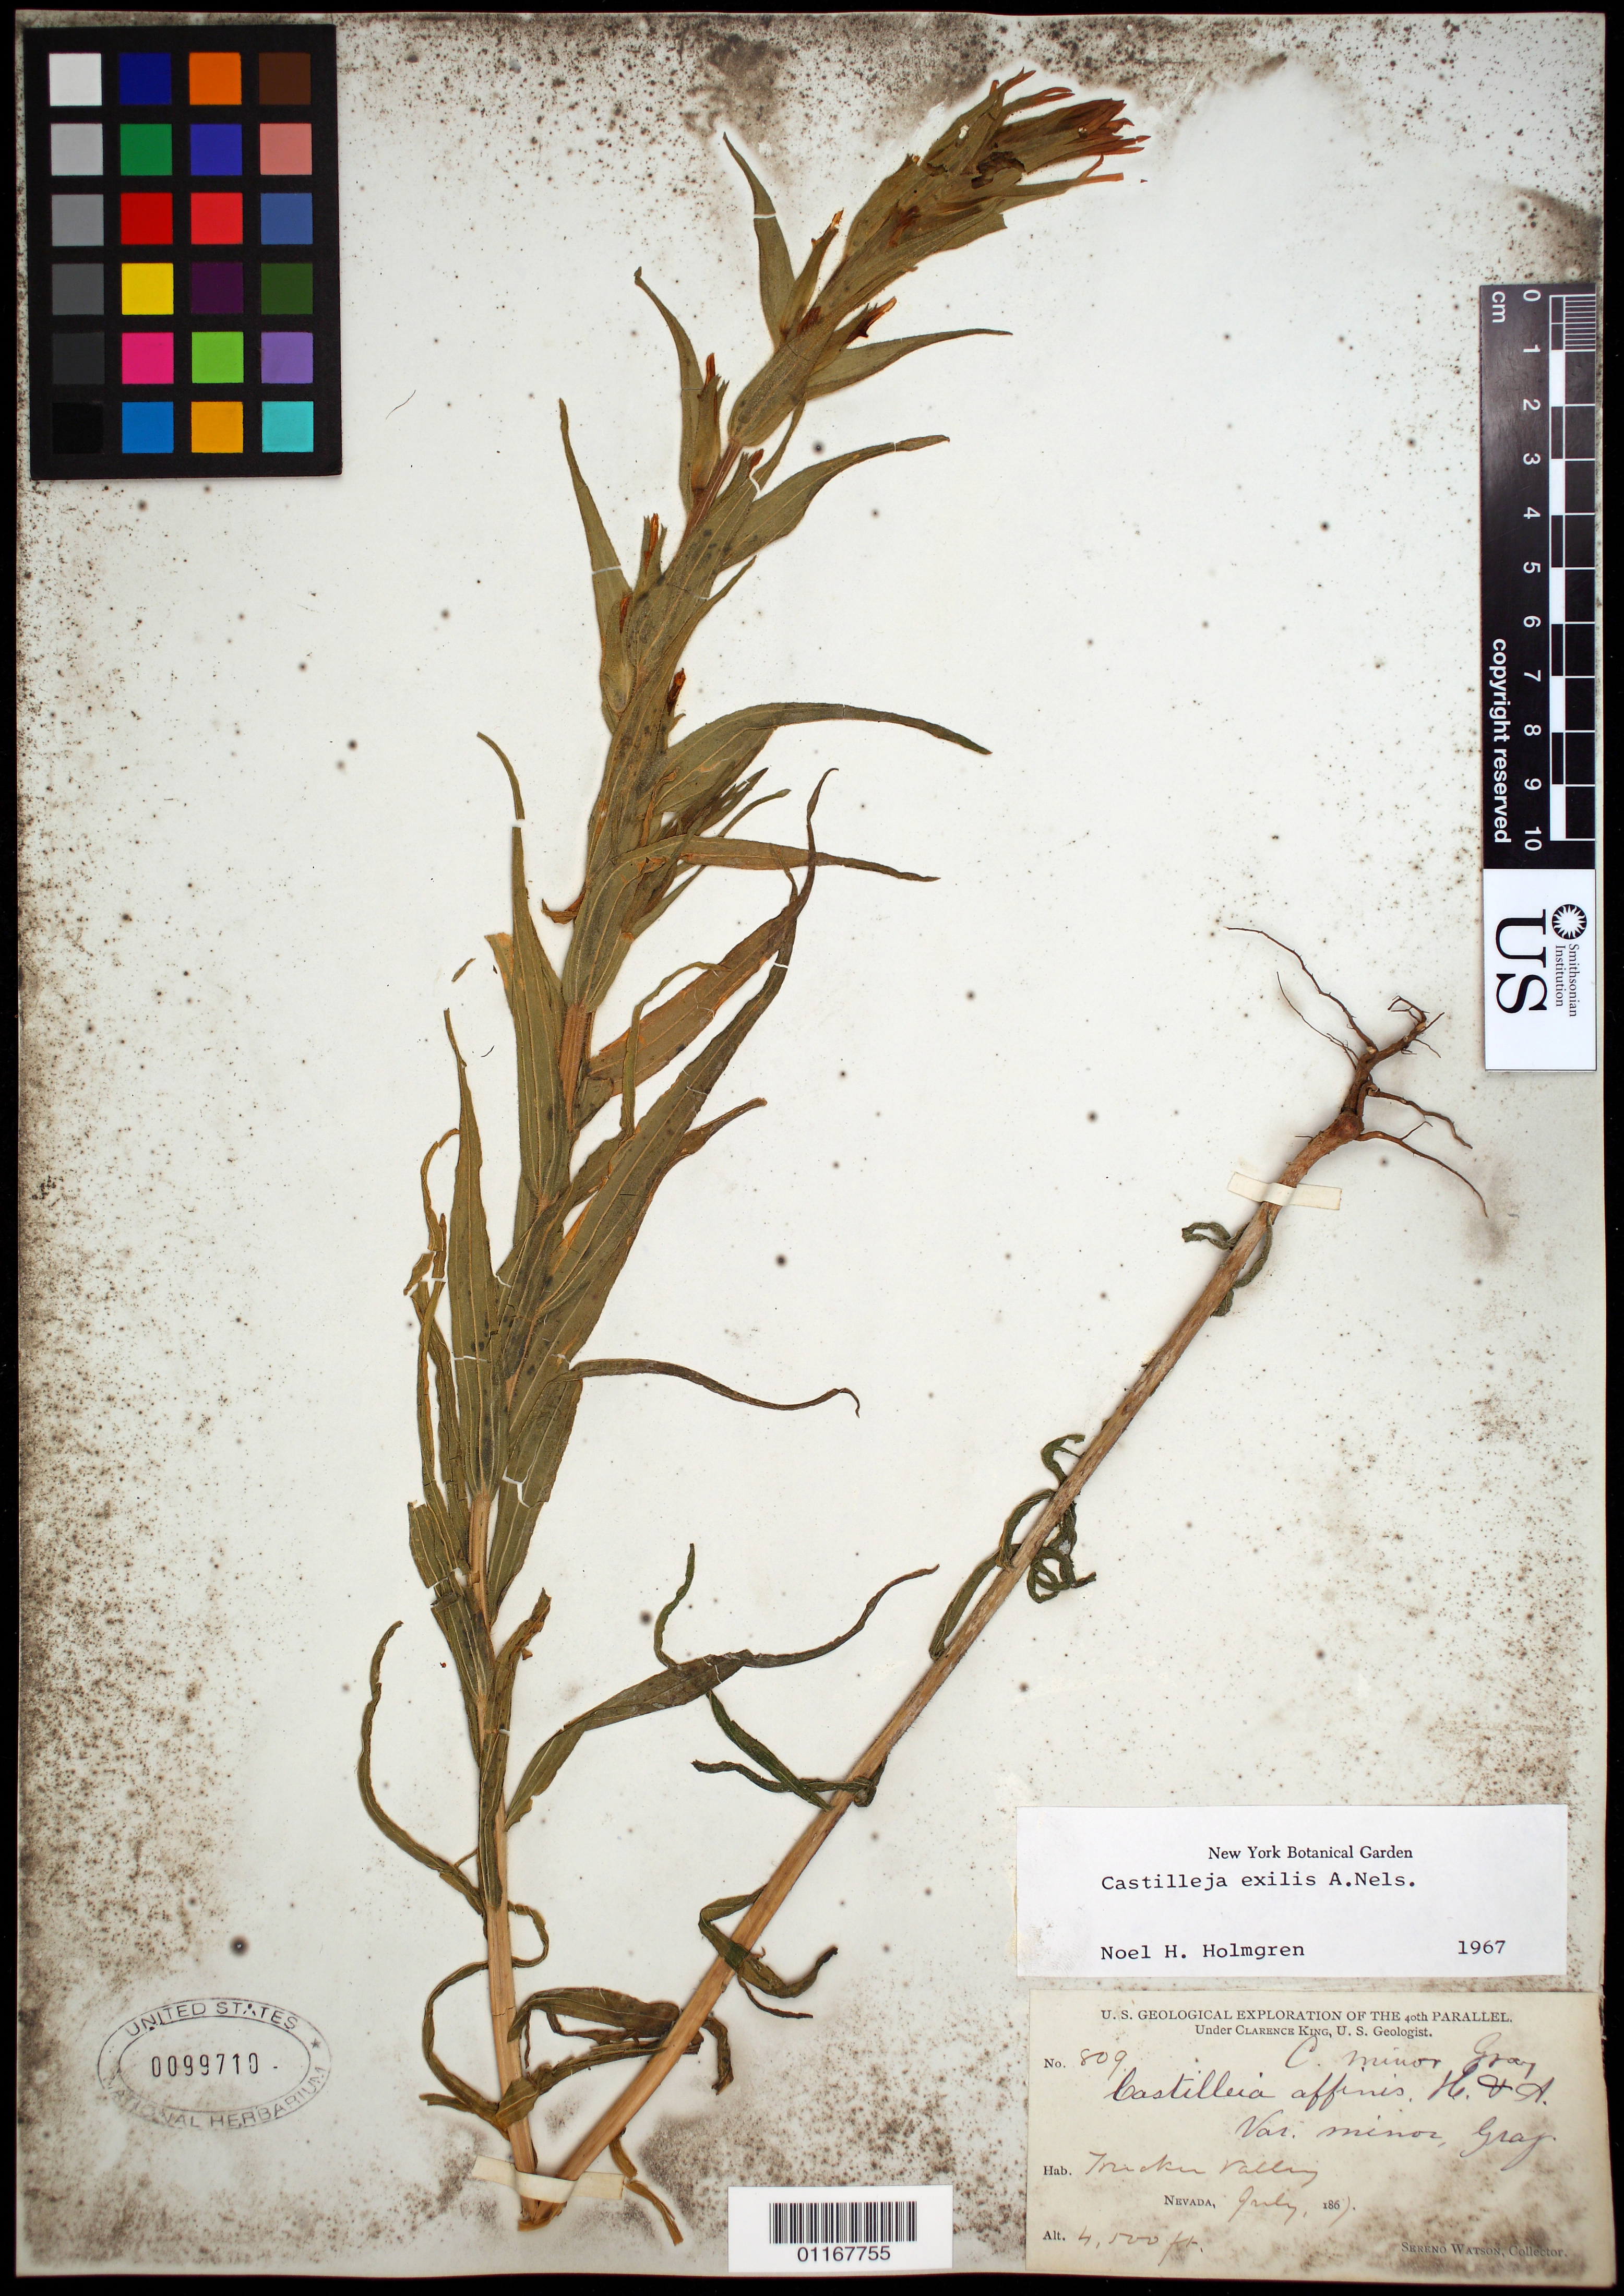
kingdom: Plantae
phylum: Tracheophyta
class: Magnoliopsida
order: Lamiales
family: Orobanchaceae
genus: Castilleja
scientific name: Castilleja exilis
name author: A. Nelson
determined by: Holmgren, N. H., (NY), New York Botanical Garden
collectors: S. Watson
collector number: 809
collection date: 1867-07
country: United States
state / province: Nevada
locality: Truckee Valley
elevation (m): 1372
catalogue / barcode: US 99710